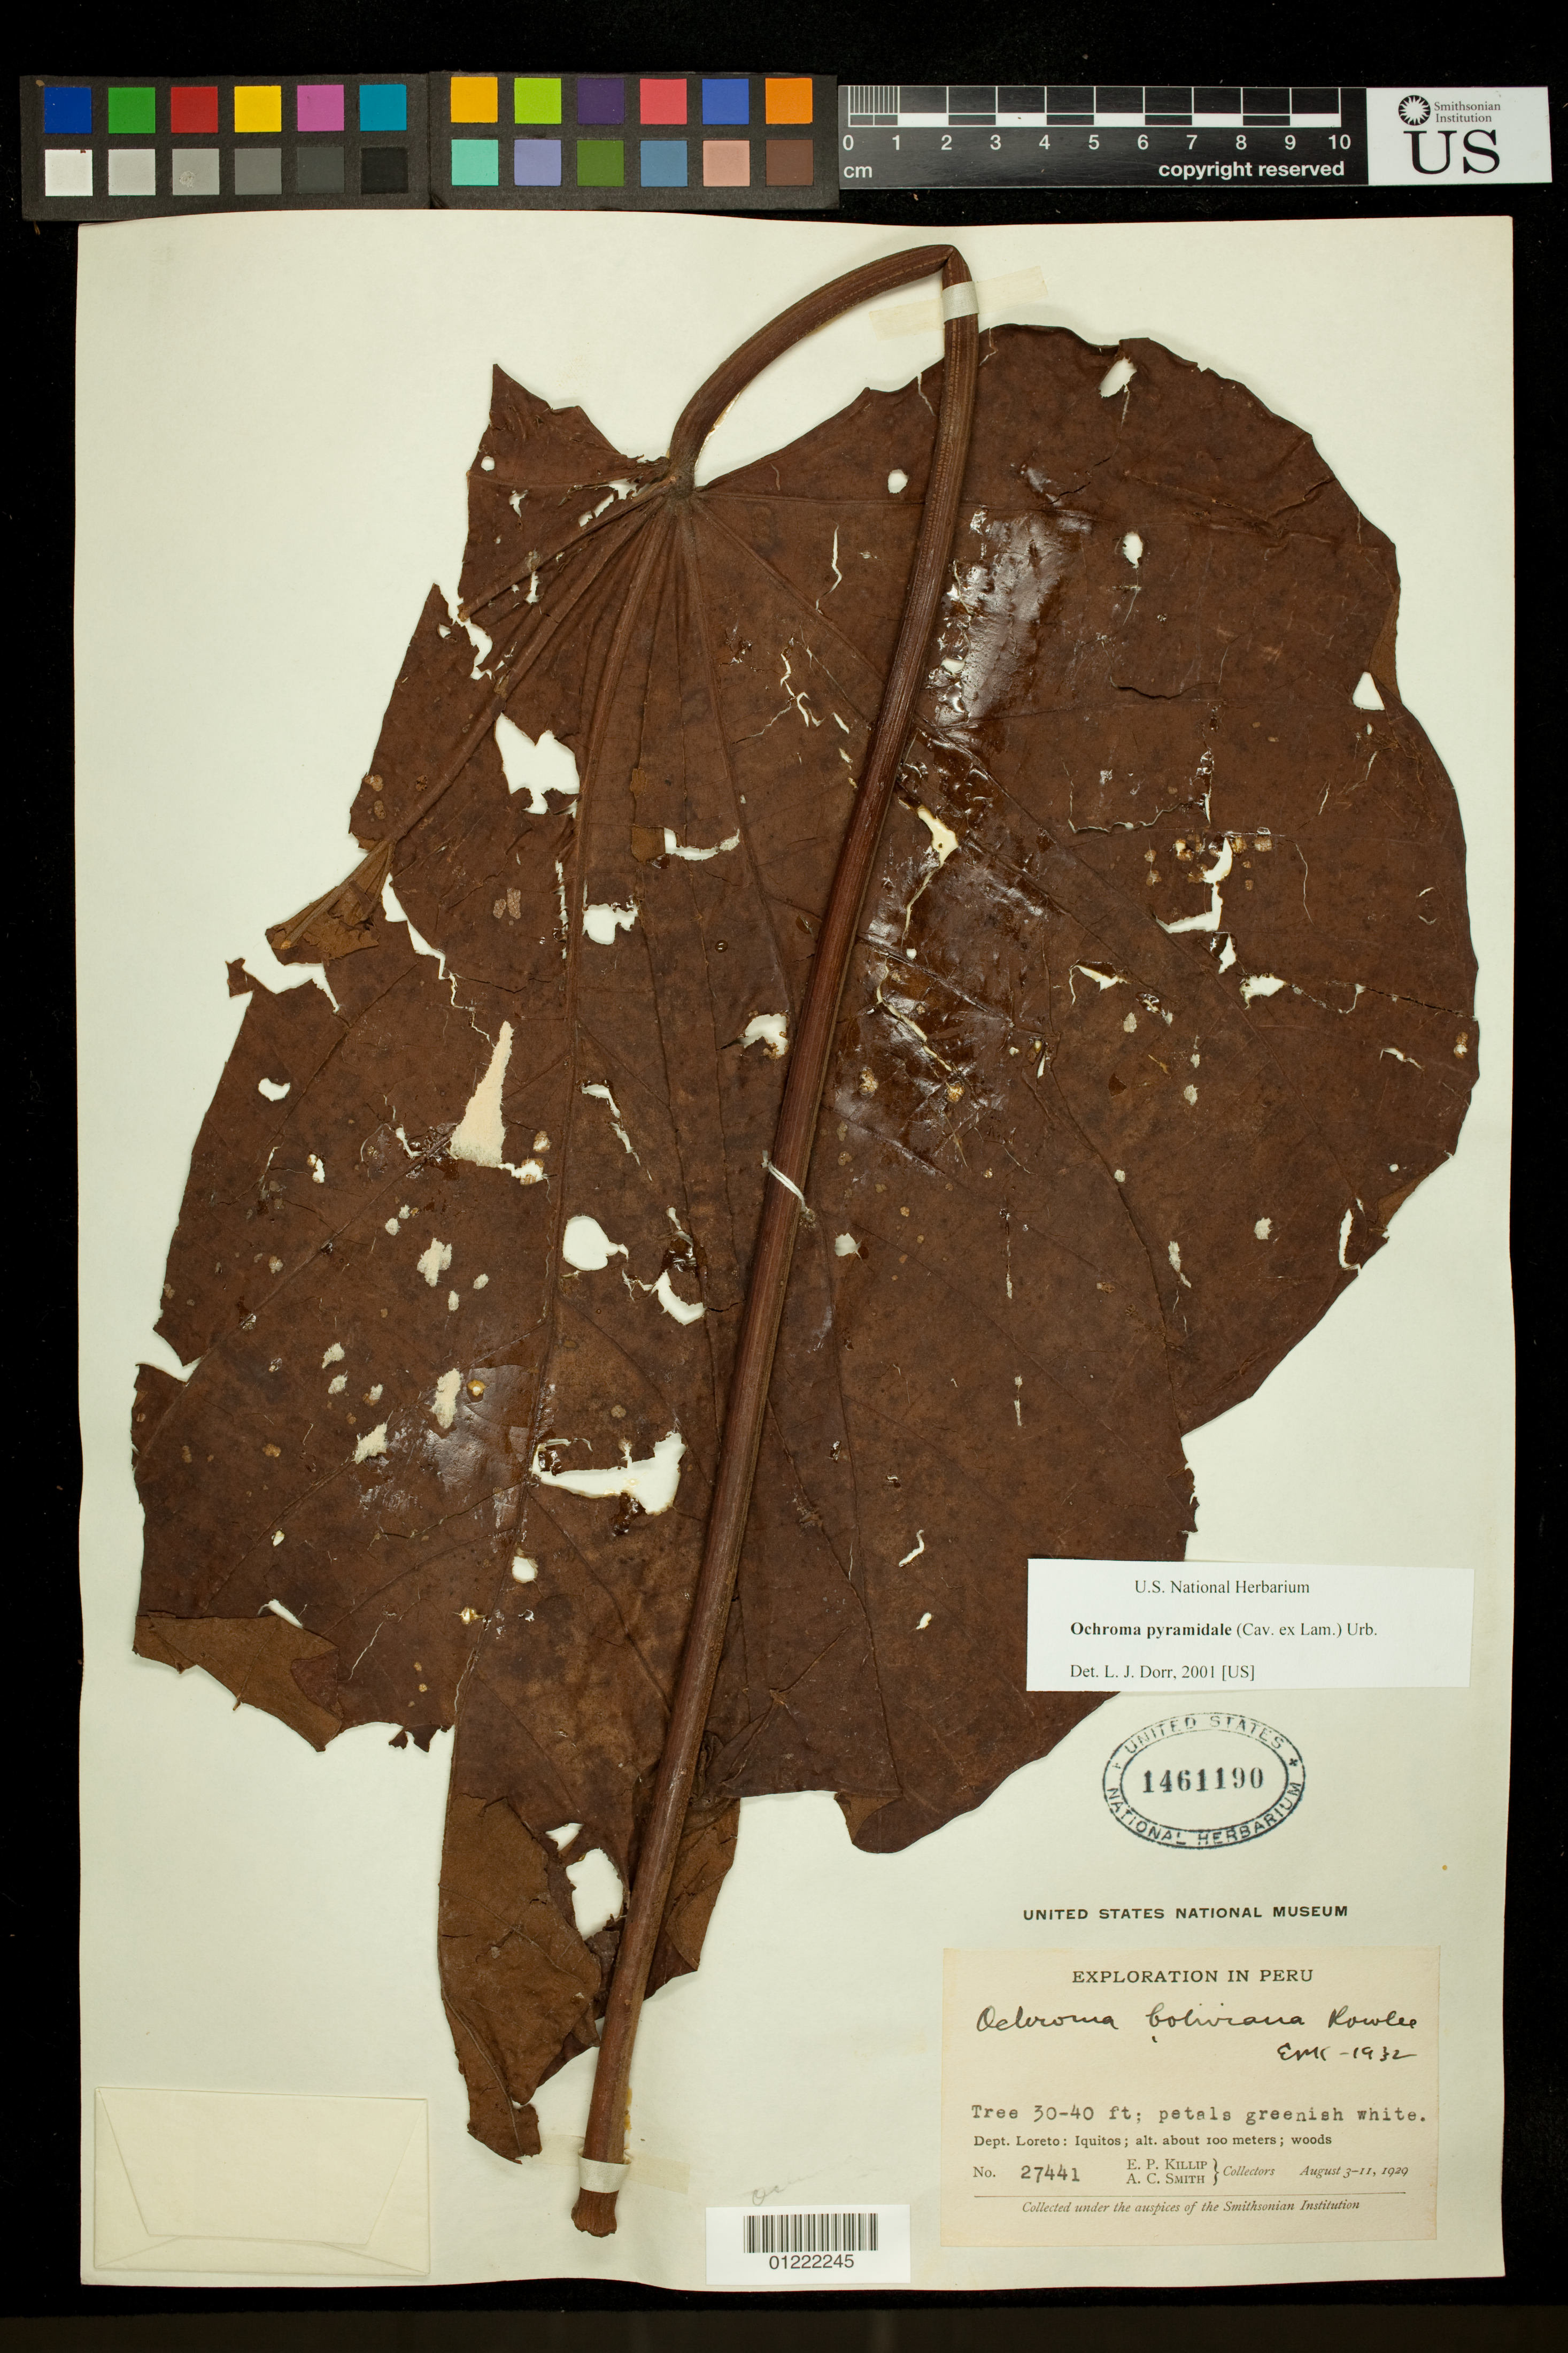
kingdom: Plantae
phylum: Tracheophyta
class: Magnoliopsida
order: Malvales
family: Malvaceae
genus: Ochroma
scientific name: Ochroma pyramidale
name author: (Cav. ex Lam.) Urb.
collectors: E. P. Killip & A. C. Smith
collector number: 27441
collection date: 1929-08-03/1929-08-11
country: Peru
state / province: Loreto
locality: Iquitos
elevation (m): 100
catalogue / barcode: US 1461190